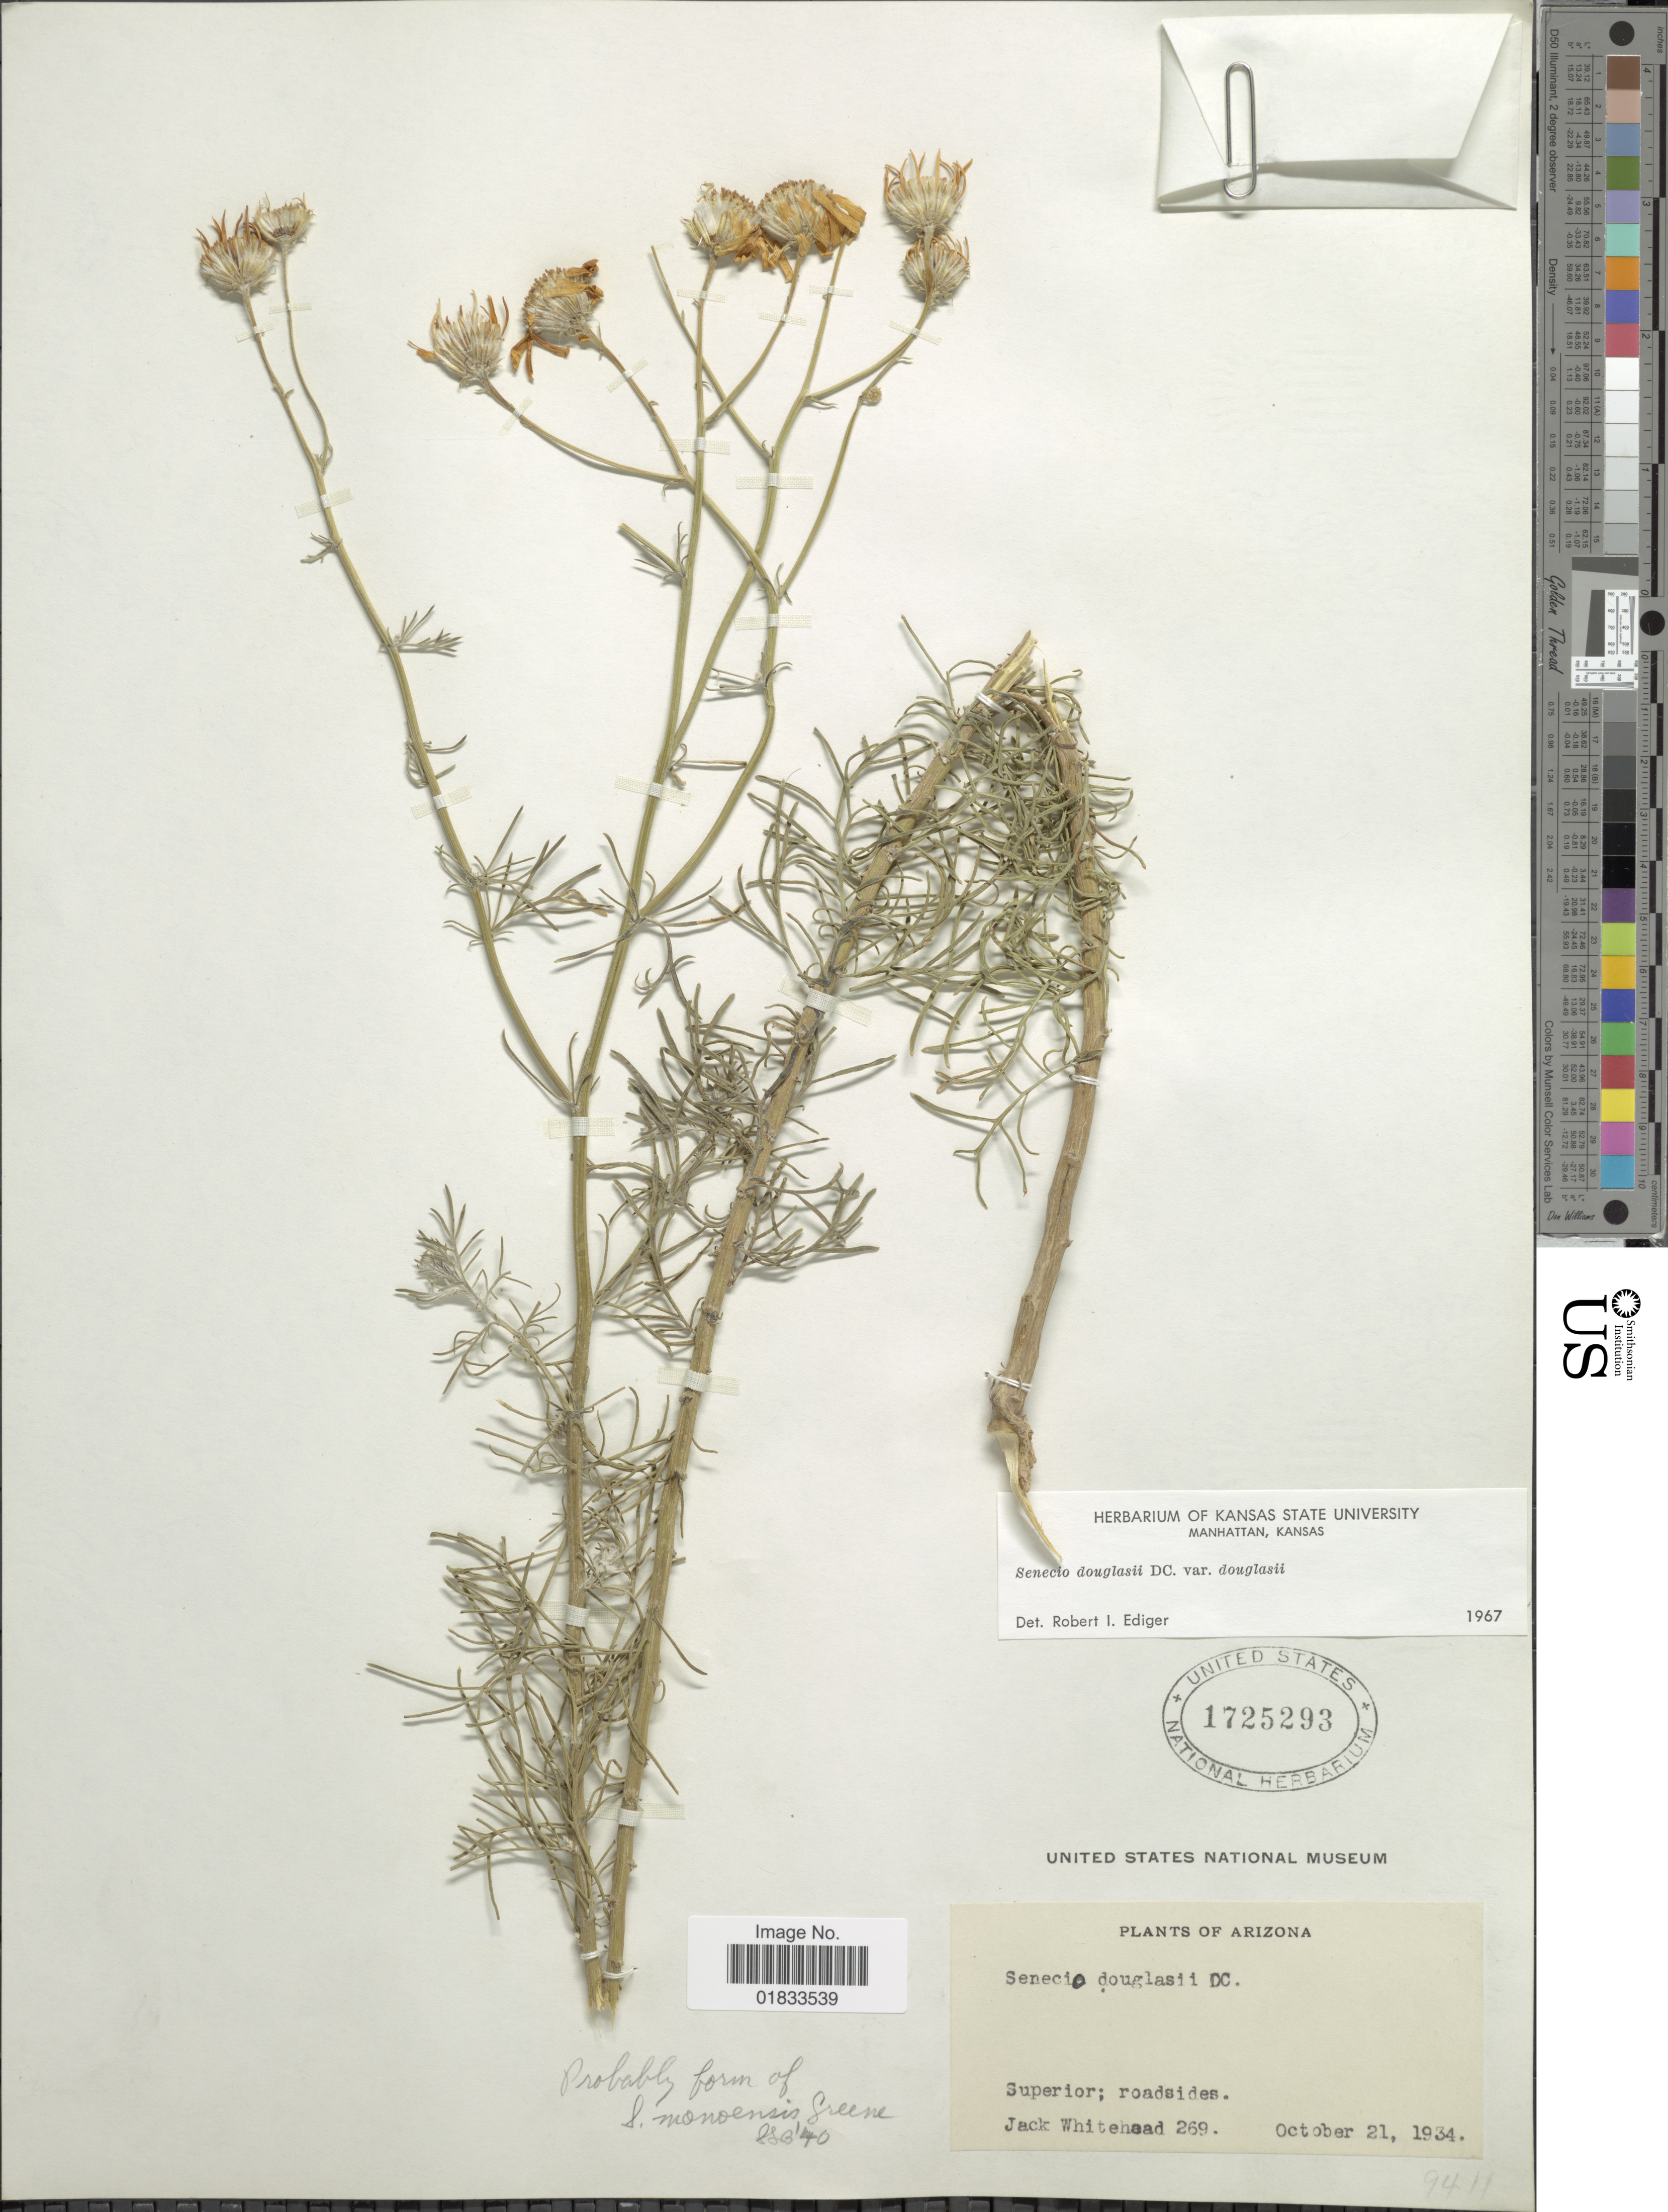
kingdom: Plantae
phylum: Tracheophyta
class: Magnoliopsida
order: Asterales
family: Asteraceae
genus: Senecio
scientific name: Senecio flaccidus var. douglasii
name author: (DC.) B.L. Turner & T.M. Barkley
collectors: J. Whitehead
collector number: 269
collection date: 1934-10-21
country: United States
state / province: Arizona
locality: Superior; roadsides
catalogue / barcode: US 1725293